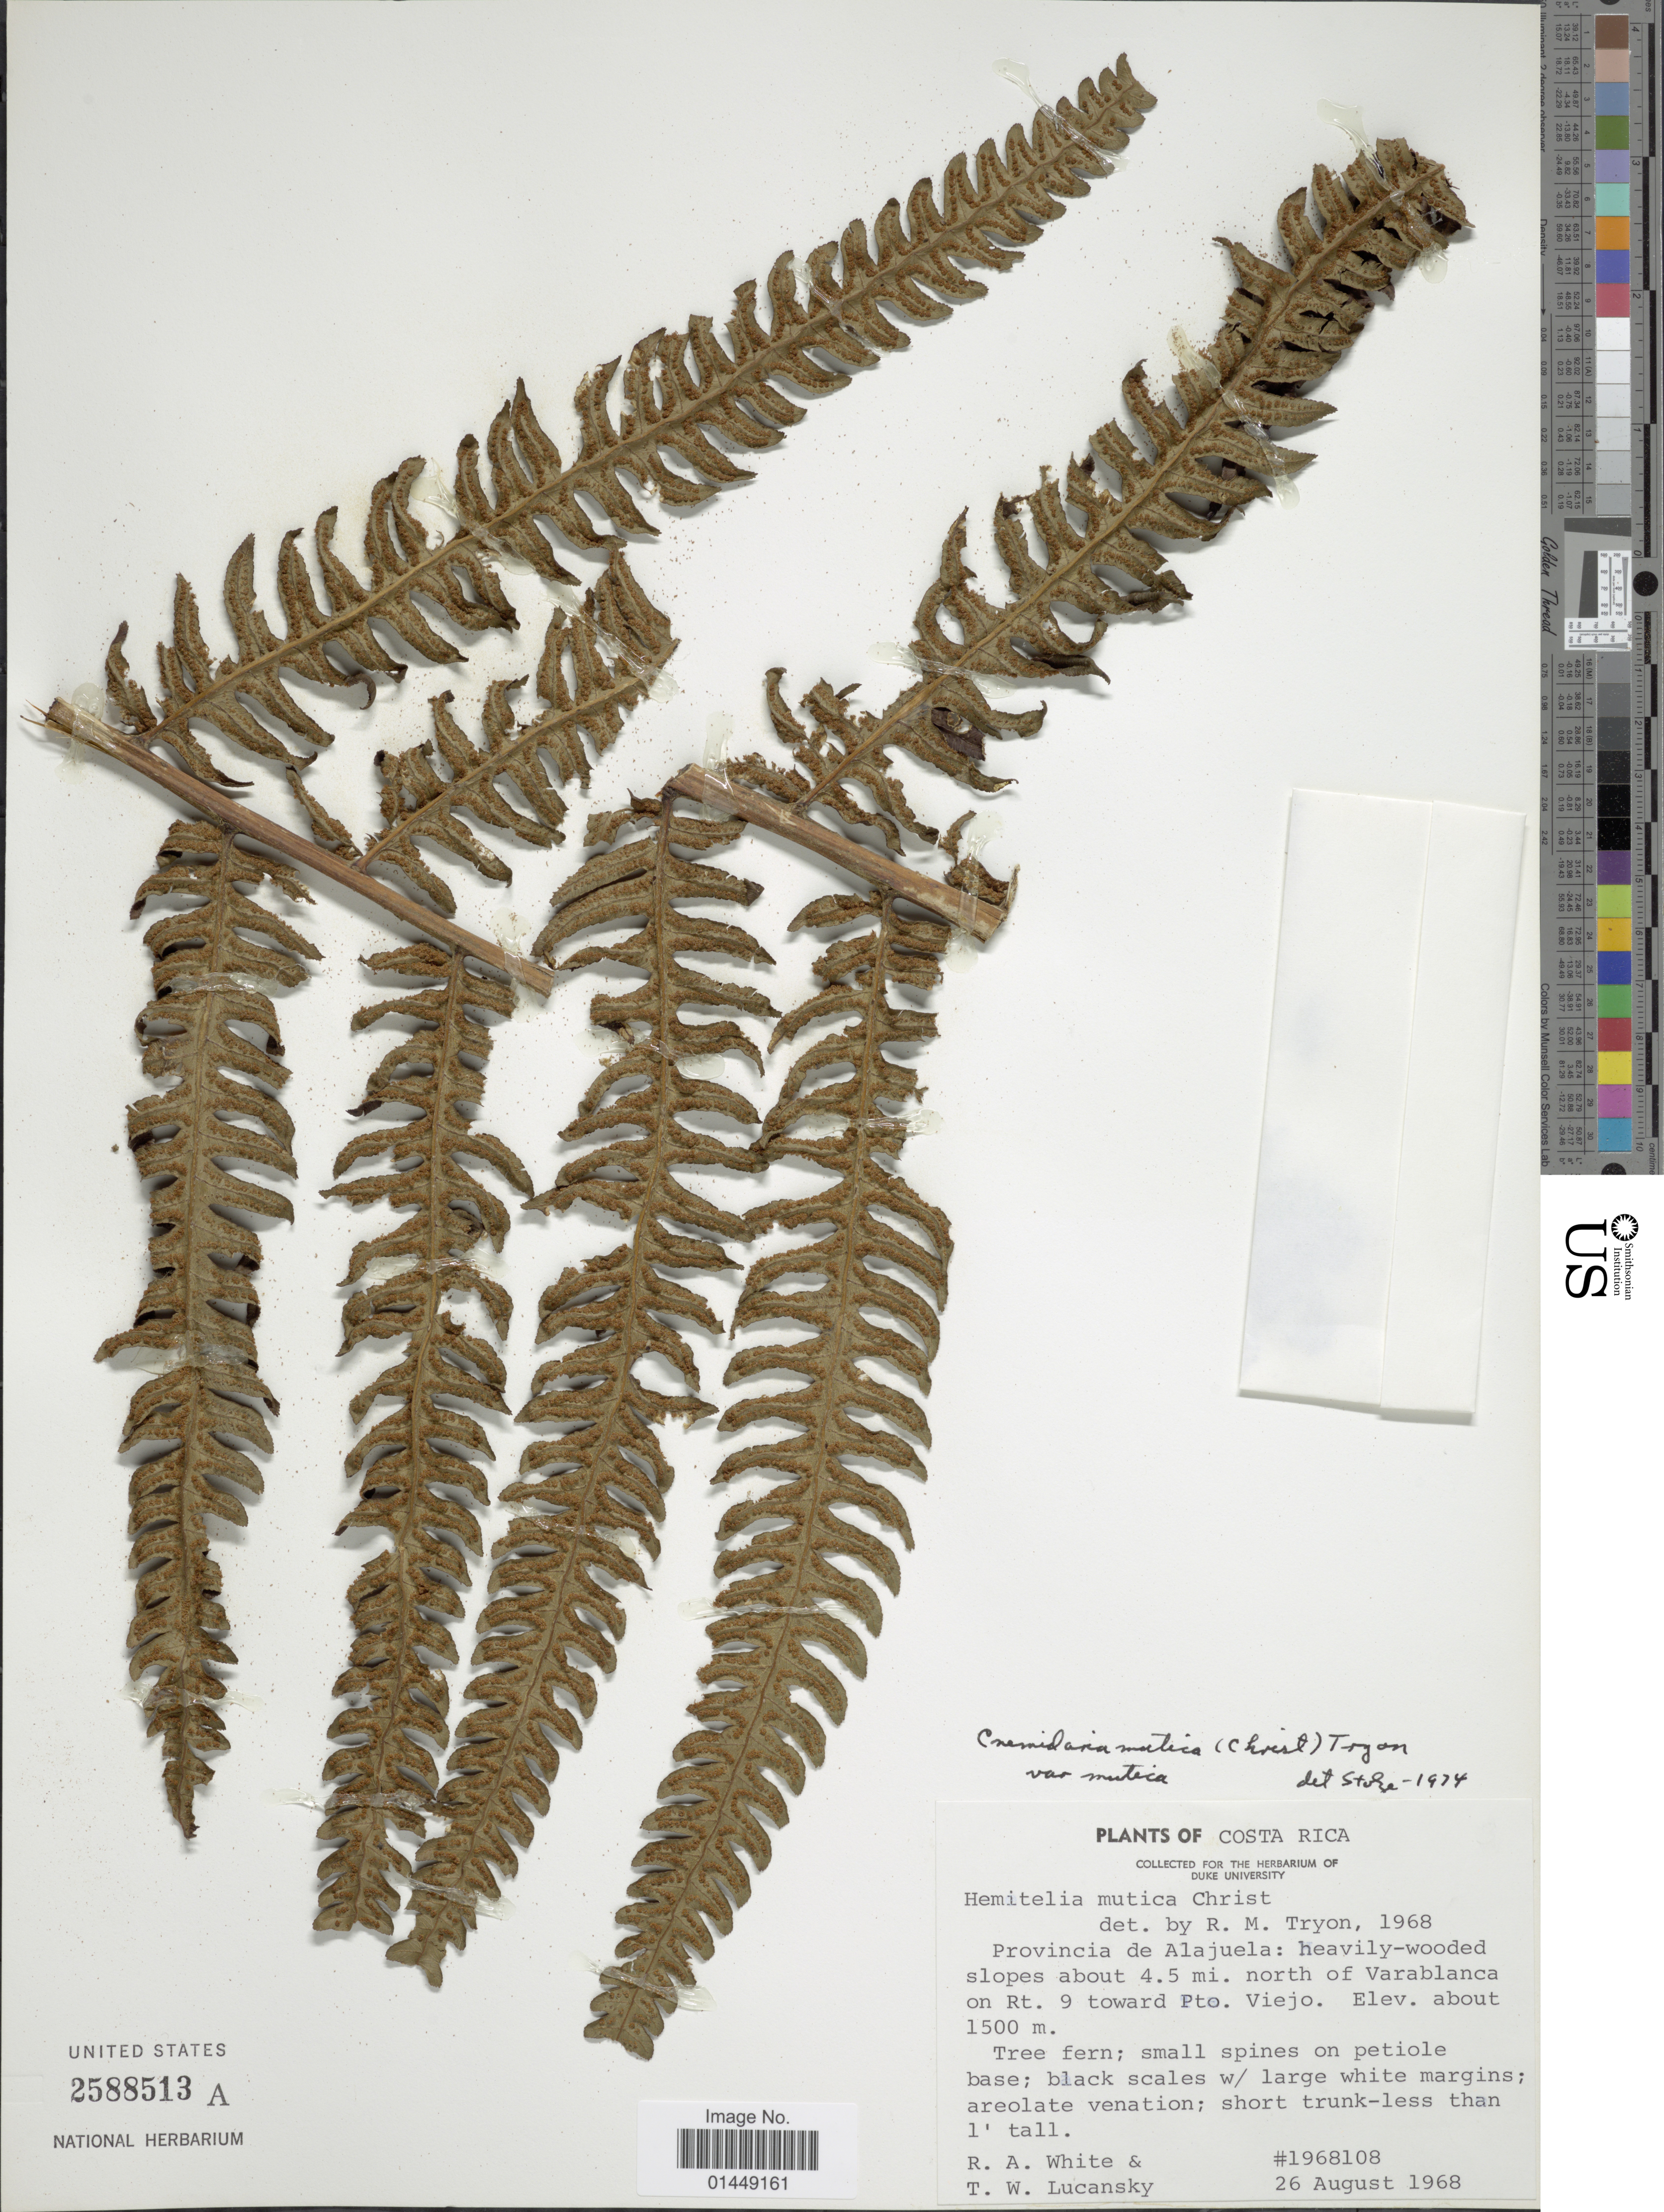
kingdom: Plantae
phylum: Tracheophyta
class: Polypodiopsida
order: Cyatheales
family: Cyatheaceae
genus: Cyathea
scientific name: Cyathea mutica var. mutica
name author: (Christ) Domin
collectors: R. A. White & T. Lucansky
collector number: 1968108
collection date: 1968-08-26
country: Costa Rica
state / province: Alajuela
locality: Provincia de Alajuela: heavily-wooded slopes about 4.5 mi. north of Varablanca on Rt. 9 toward Pto. Viejo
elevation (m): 1500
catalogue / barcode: US 2588513A